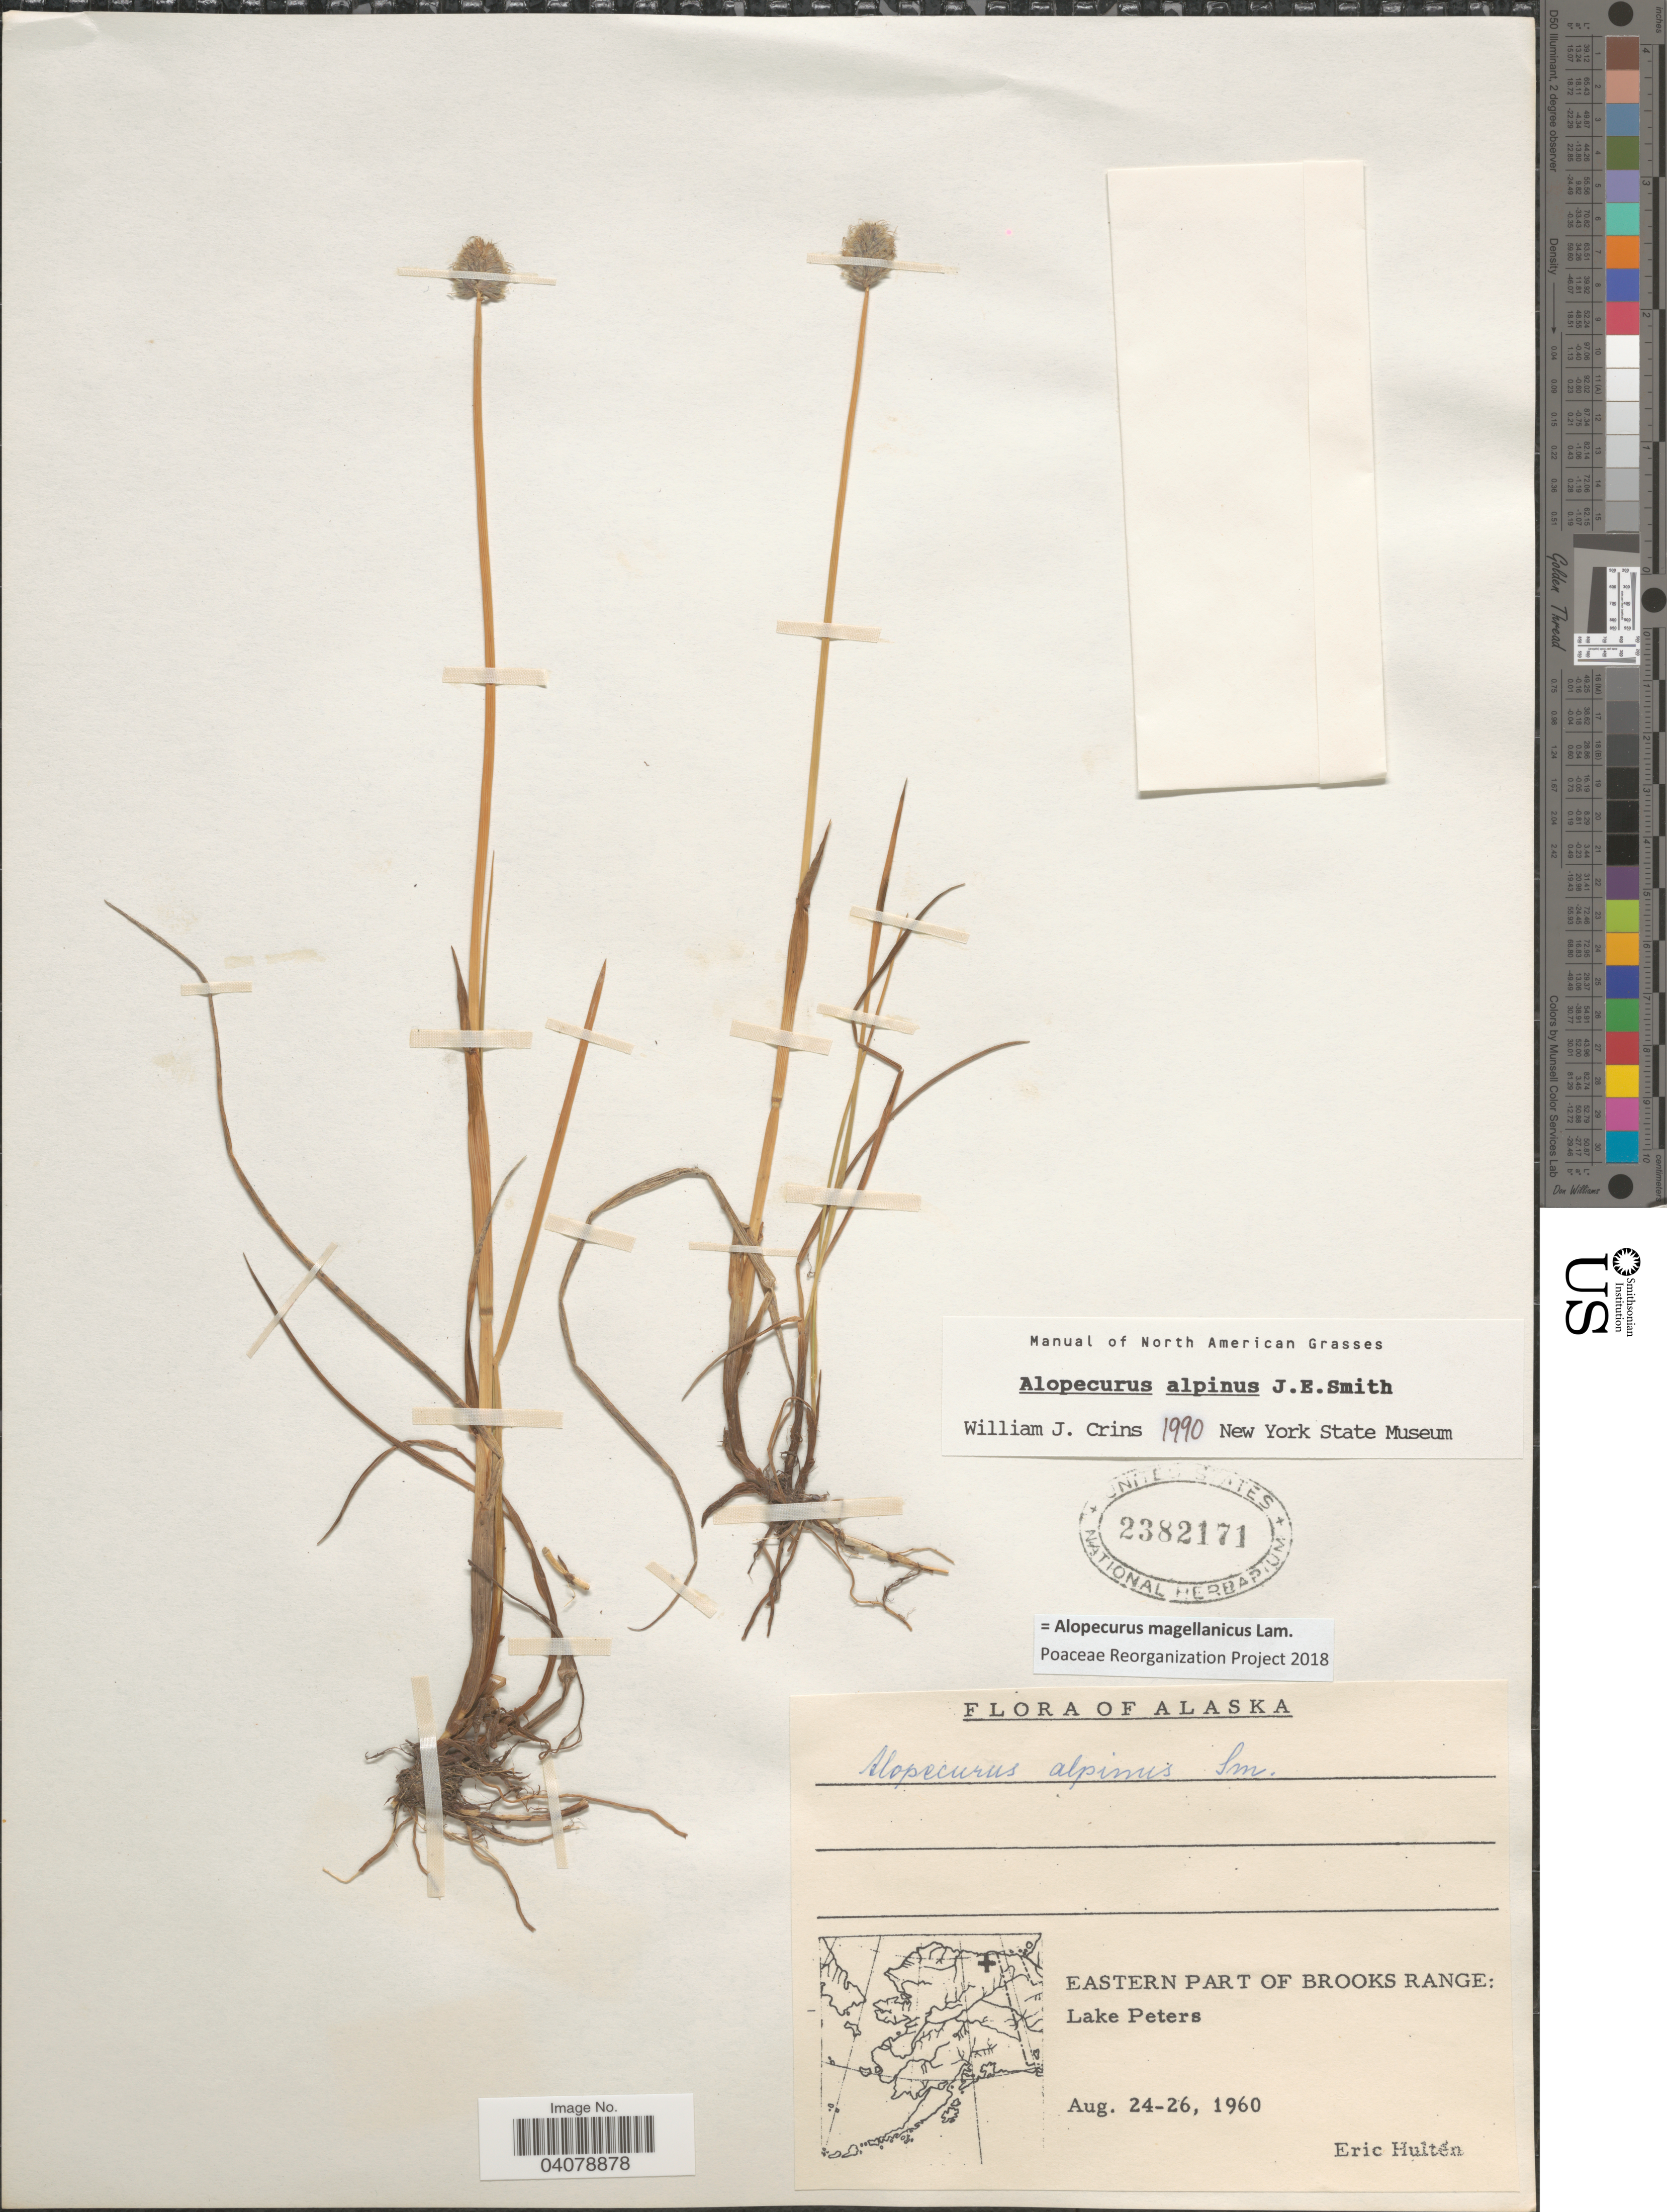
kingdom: Plantae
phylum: Tracheophyta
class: Liliopsida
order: Poales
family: Poaceae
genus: Alopecurus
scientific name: Alopecurus magellanicus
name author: Lam.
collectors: E. G. Hultén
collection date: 1960-08-24/1960-08-26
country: United States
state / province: Alaska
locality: Eastern Part of Brooks Range: Lake Peters.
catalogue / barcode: US 2382171